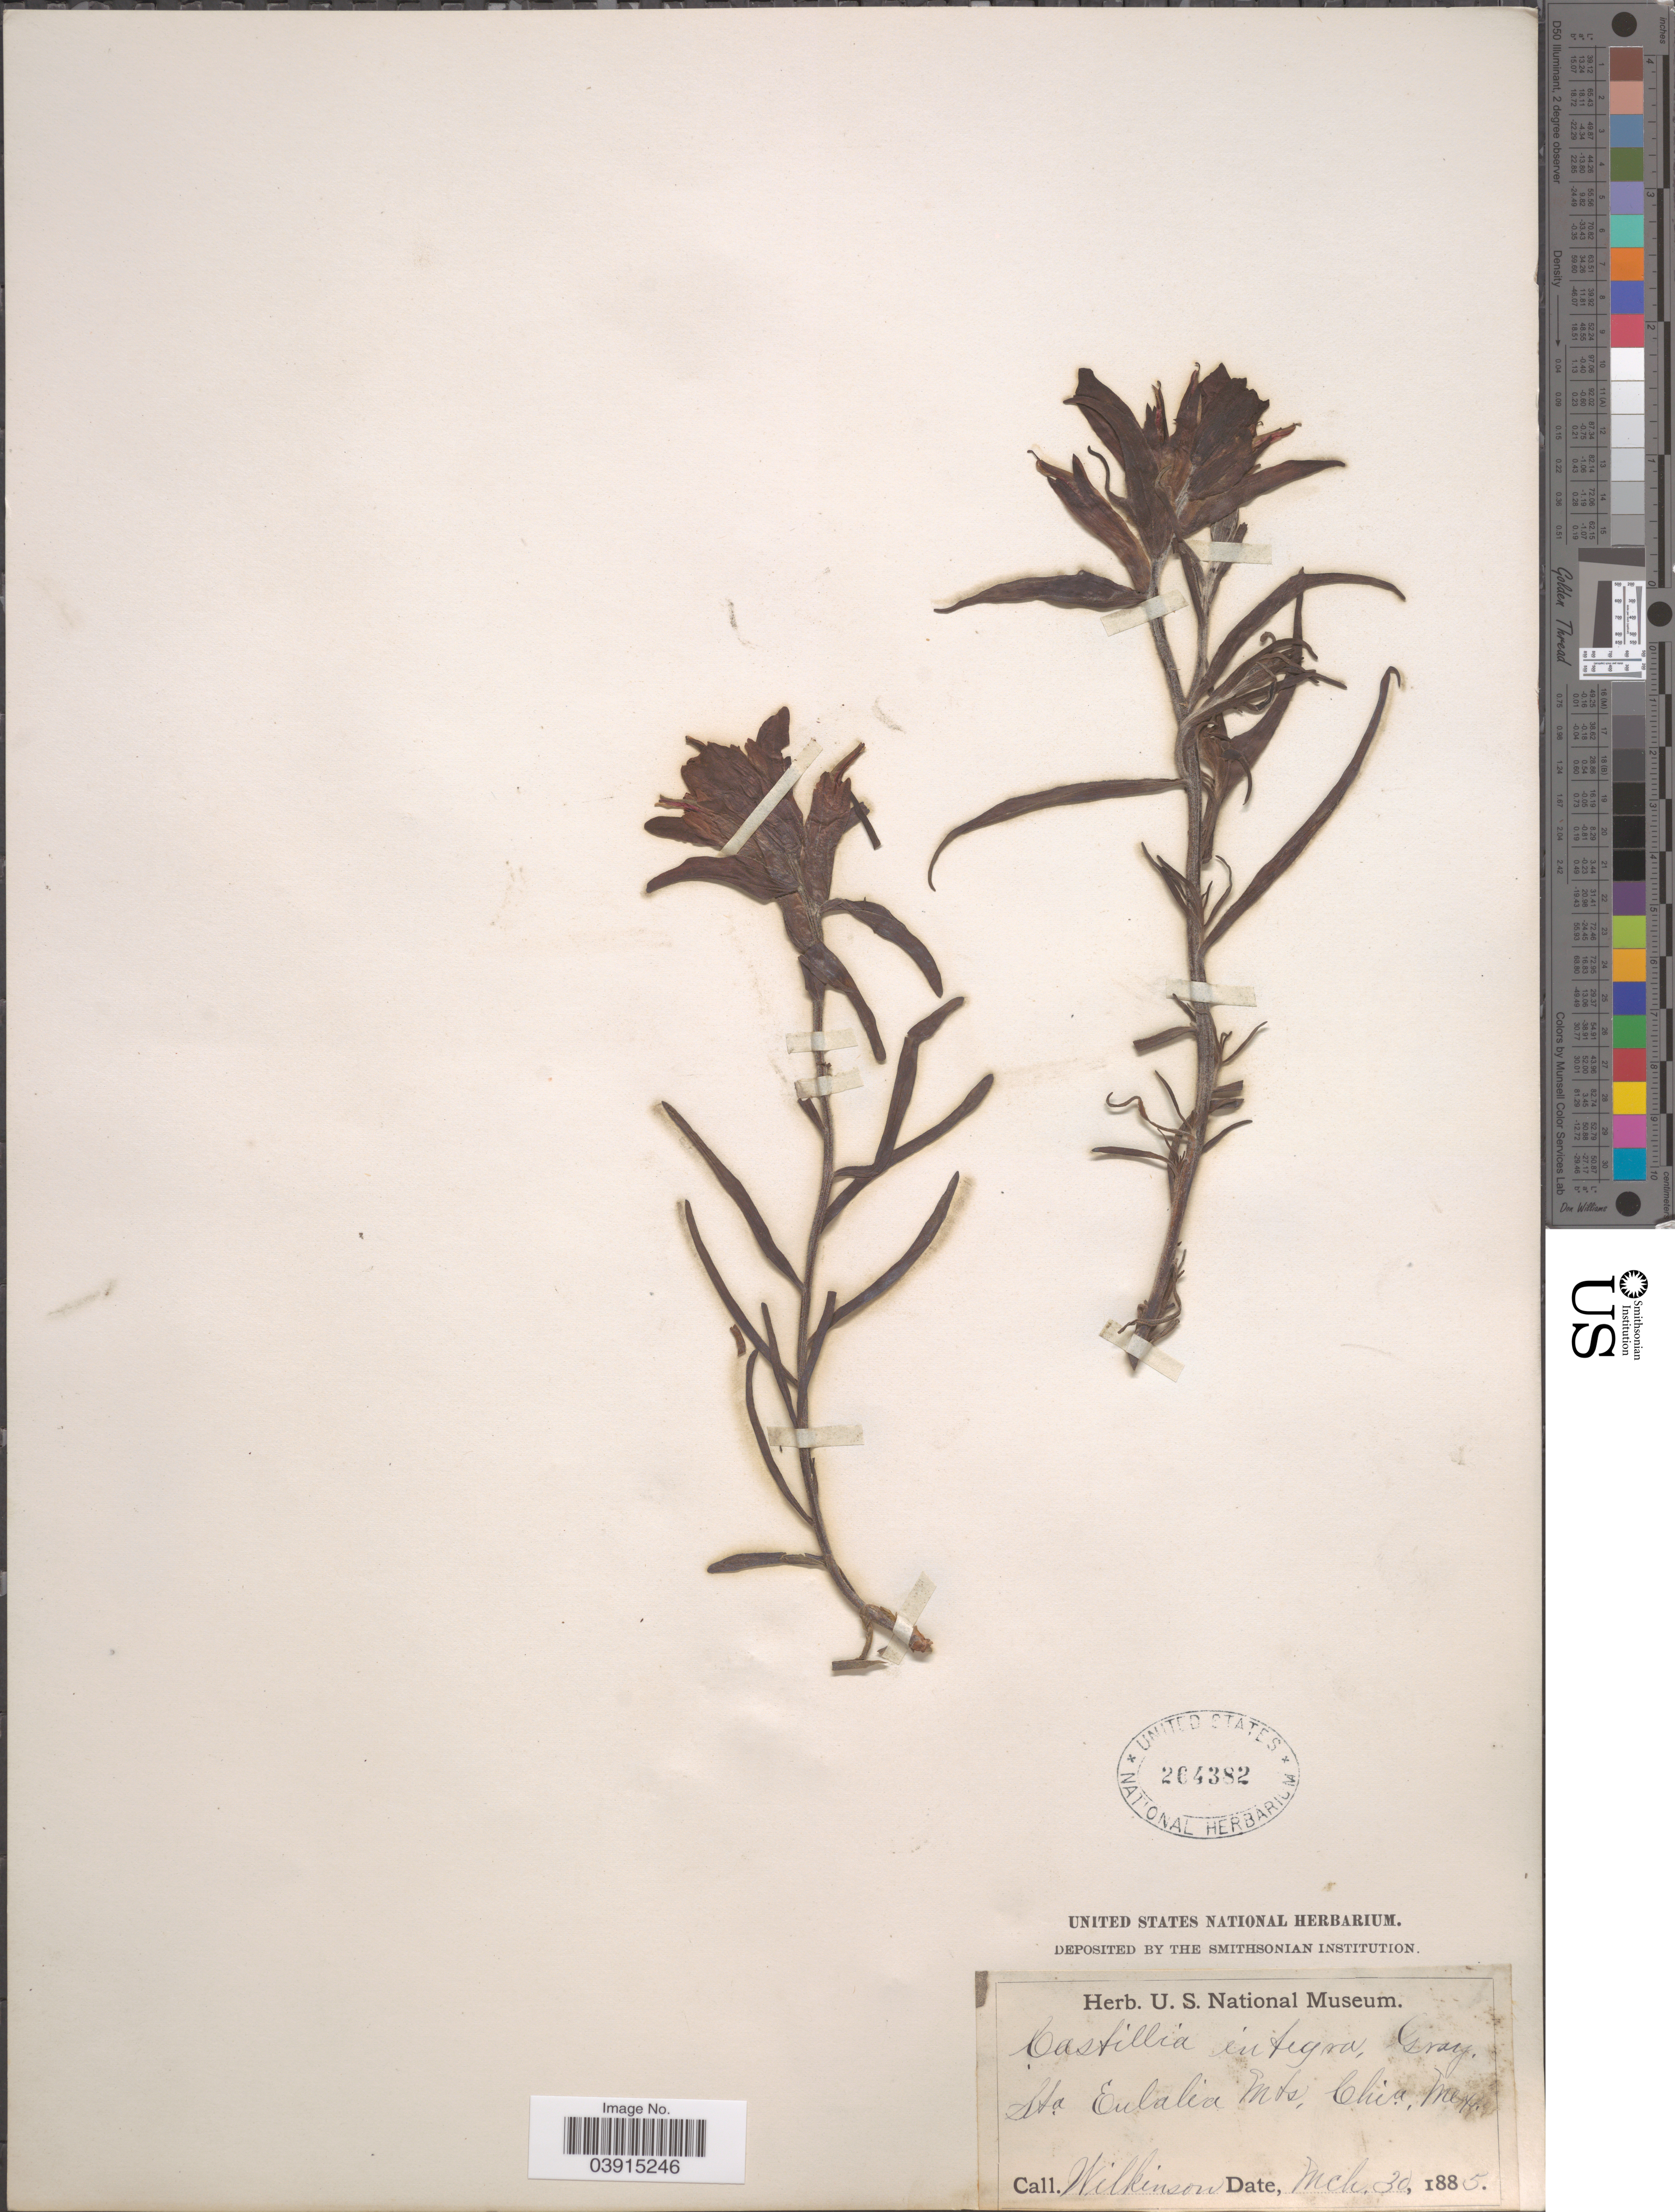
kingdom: Plantae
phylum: Tracheophyta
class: Magnoliopsida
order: Lamiales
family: Orobanchaceae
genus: Castilleja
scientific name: Castilleja integra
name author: A. Gray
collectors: Wilkinson, --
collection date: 1885-03-30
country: Mexico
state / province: Chiapas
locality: Sta. Eulalia Mts.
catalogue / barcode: US 264382